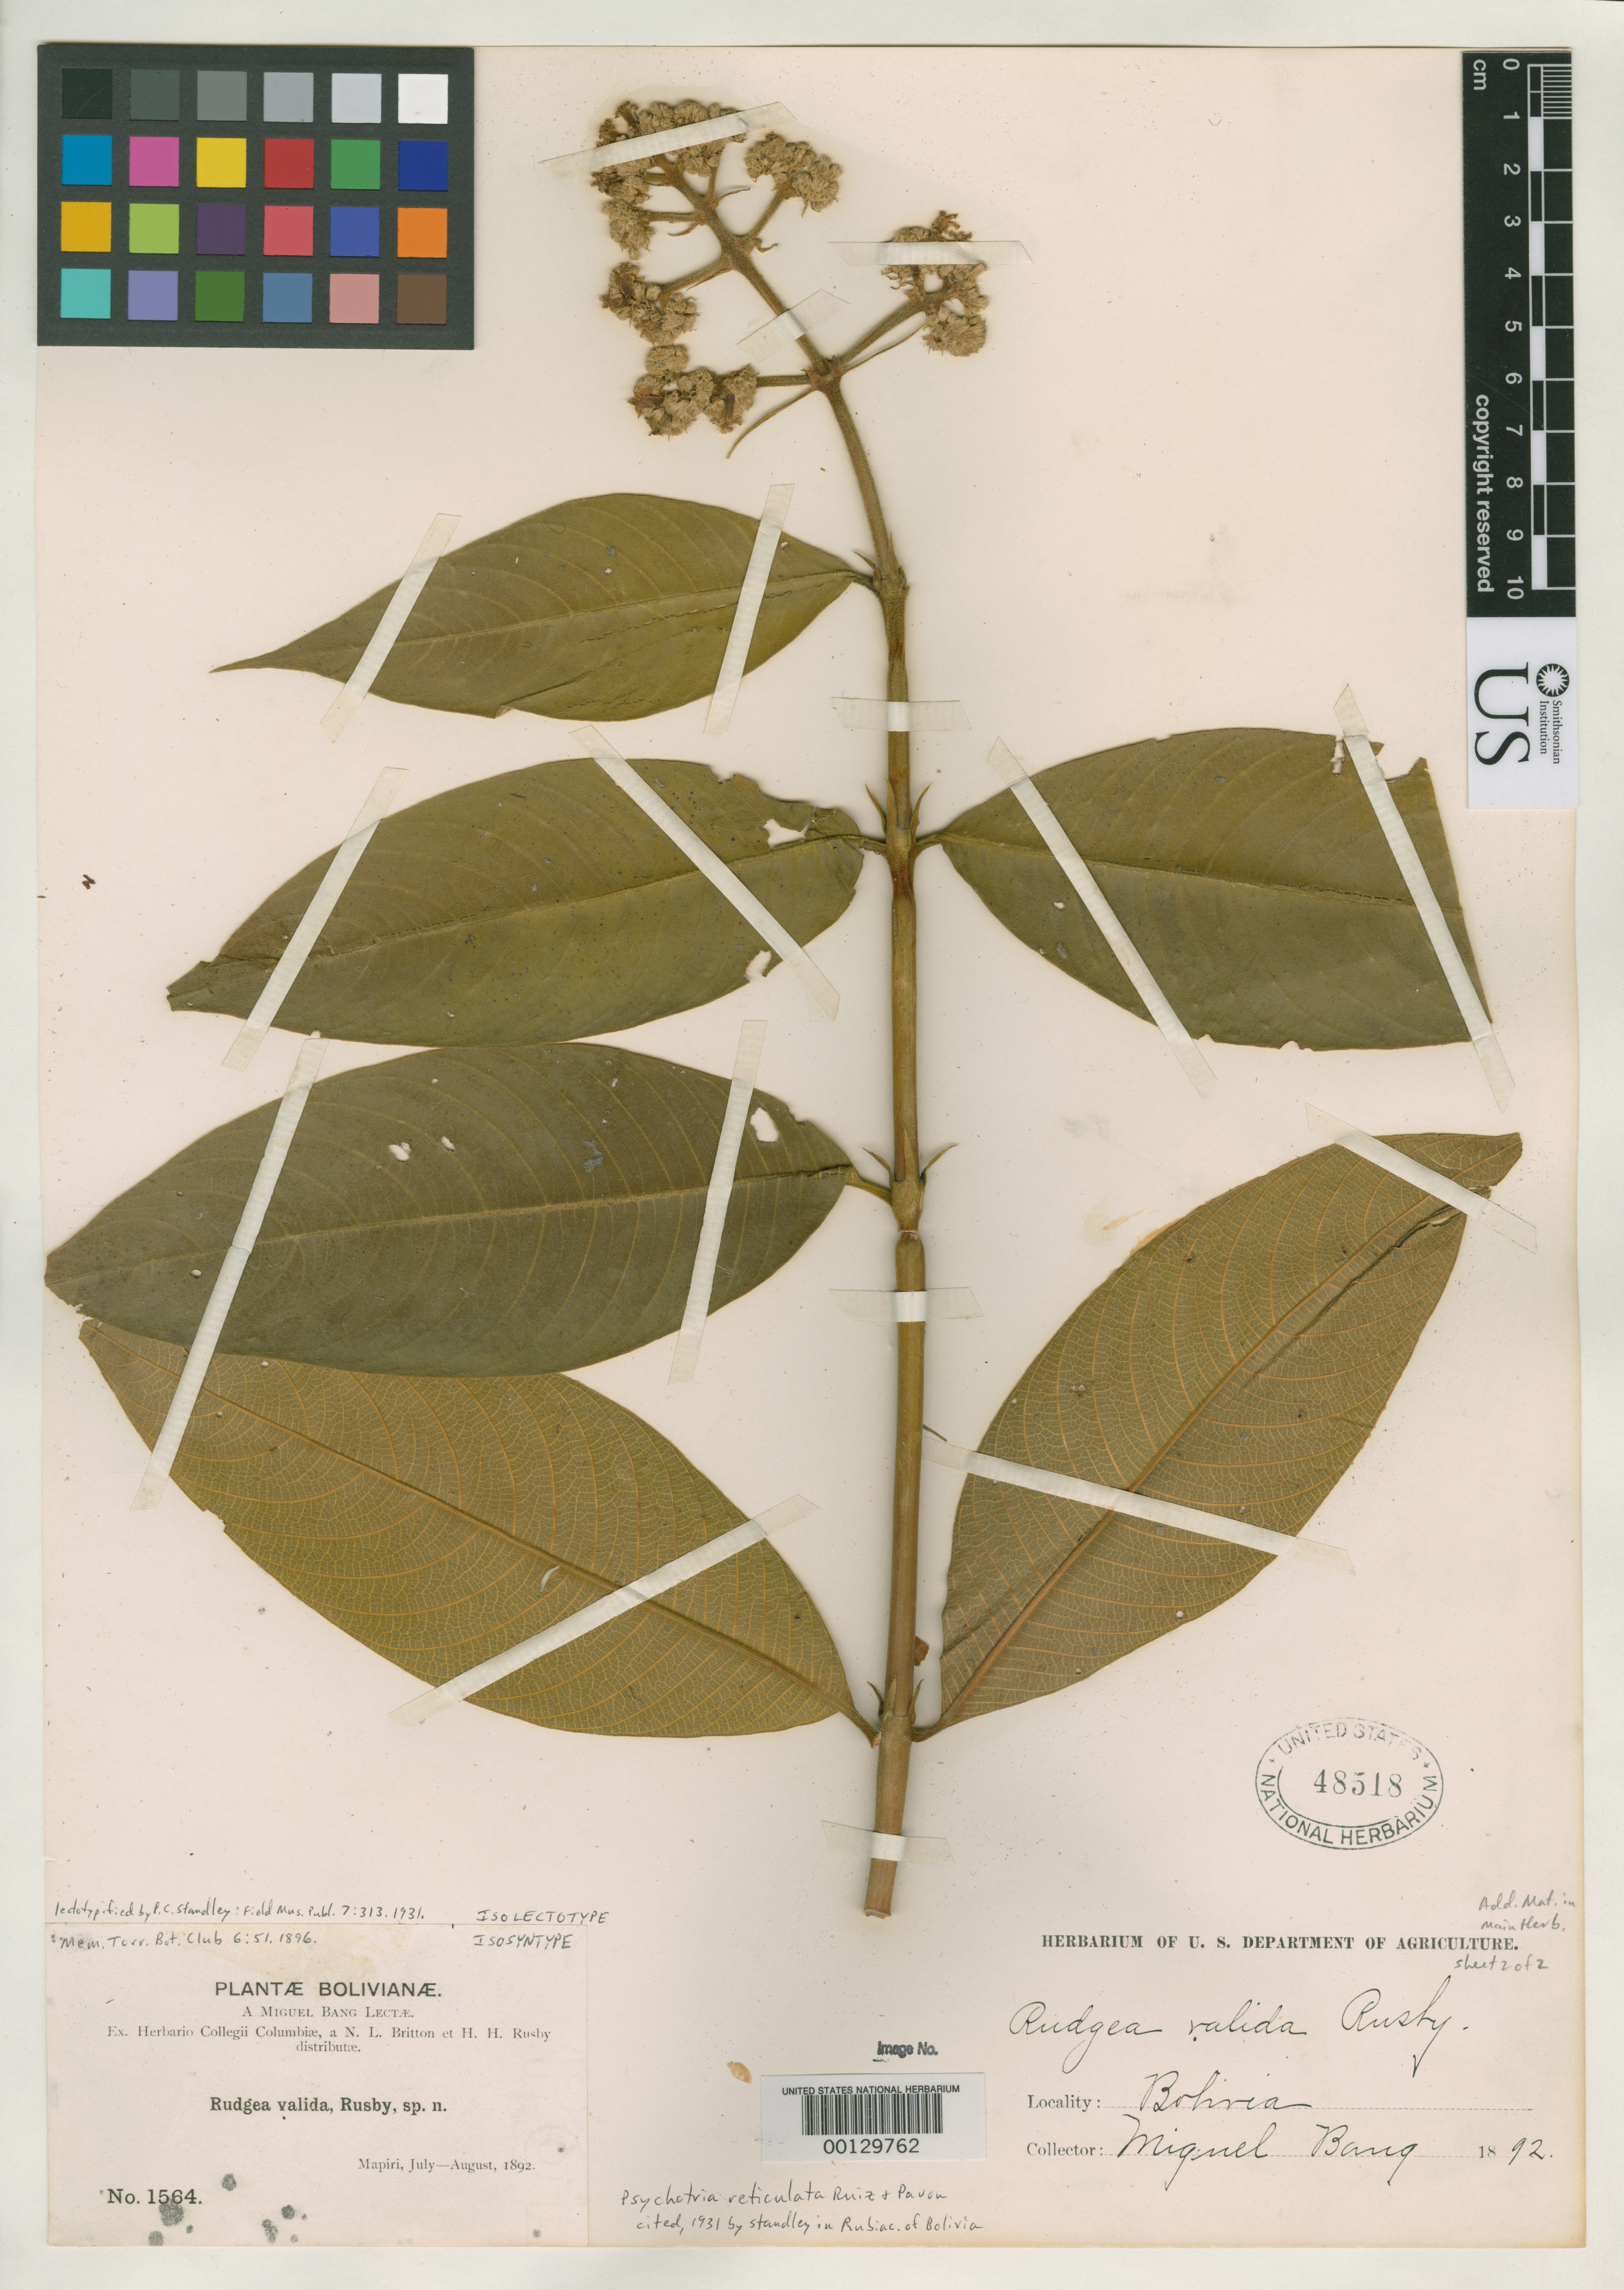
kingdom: Plantae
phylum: Tracheophyta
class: Magnoliopsida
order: Gentianales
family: Rubiaceae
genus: Rudgea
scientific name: Rudgea valida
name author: Rusby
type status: Type Collection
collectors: M. Bang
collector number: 1564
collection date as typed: Jul 1892 to -- Aug 1892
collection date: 1892-07/1892-08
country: Bolivia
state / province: La Paz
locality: Mapiri.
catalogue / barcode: US 48518